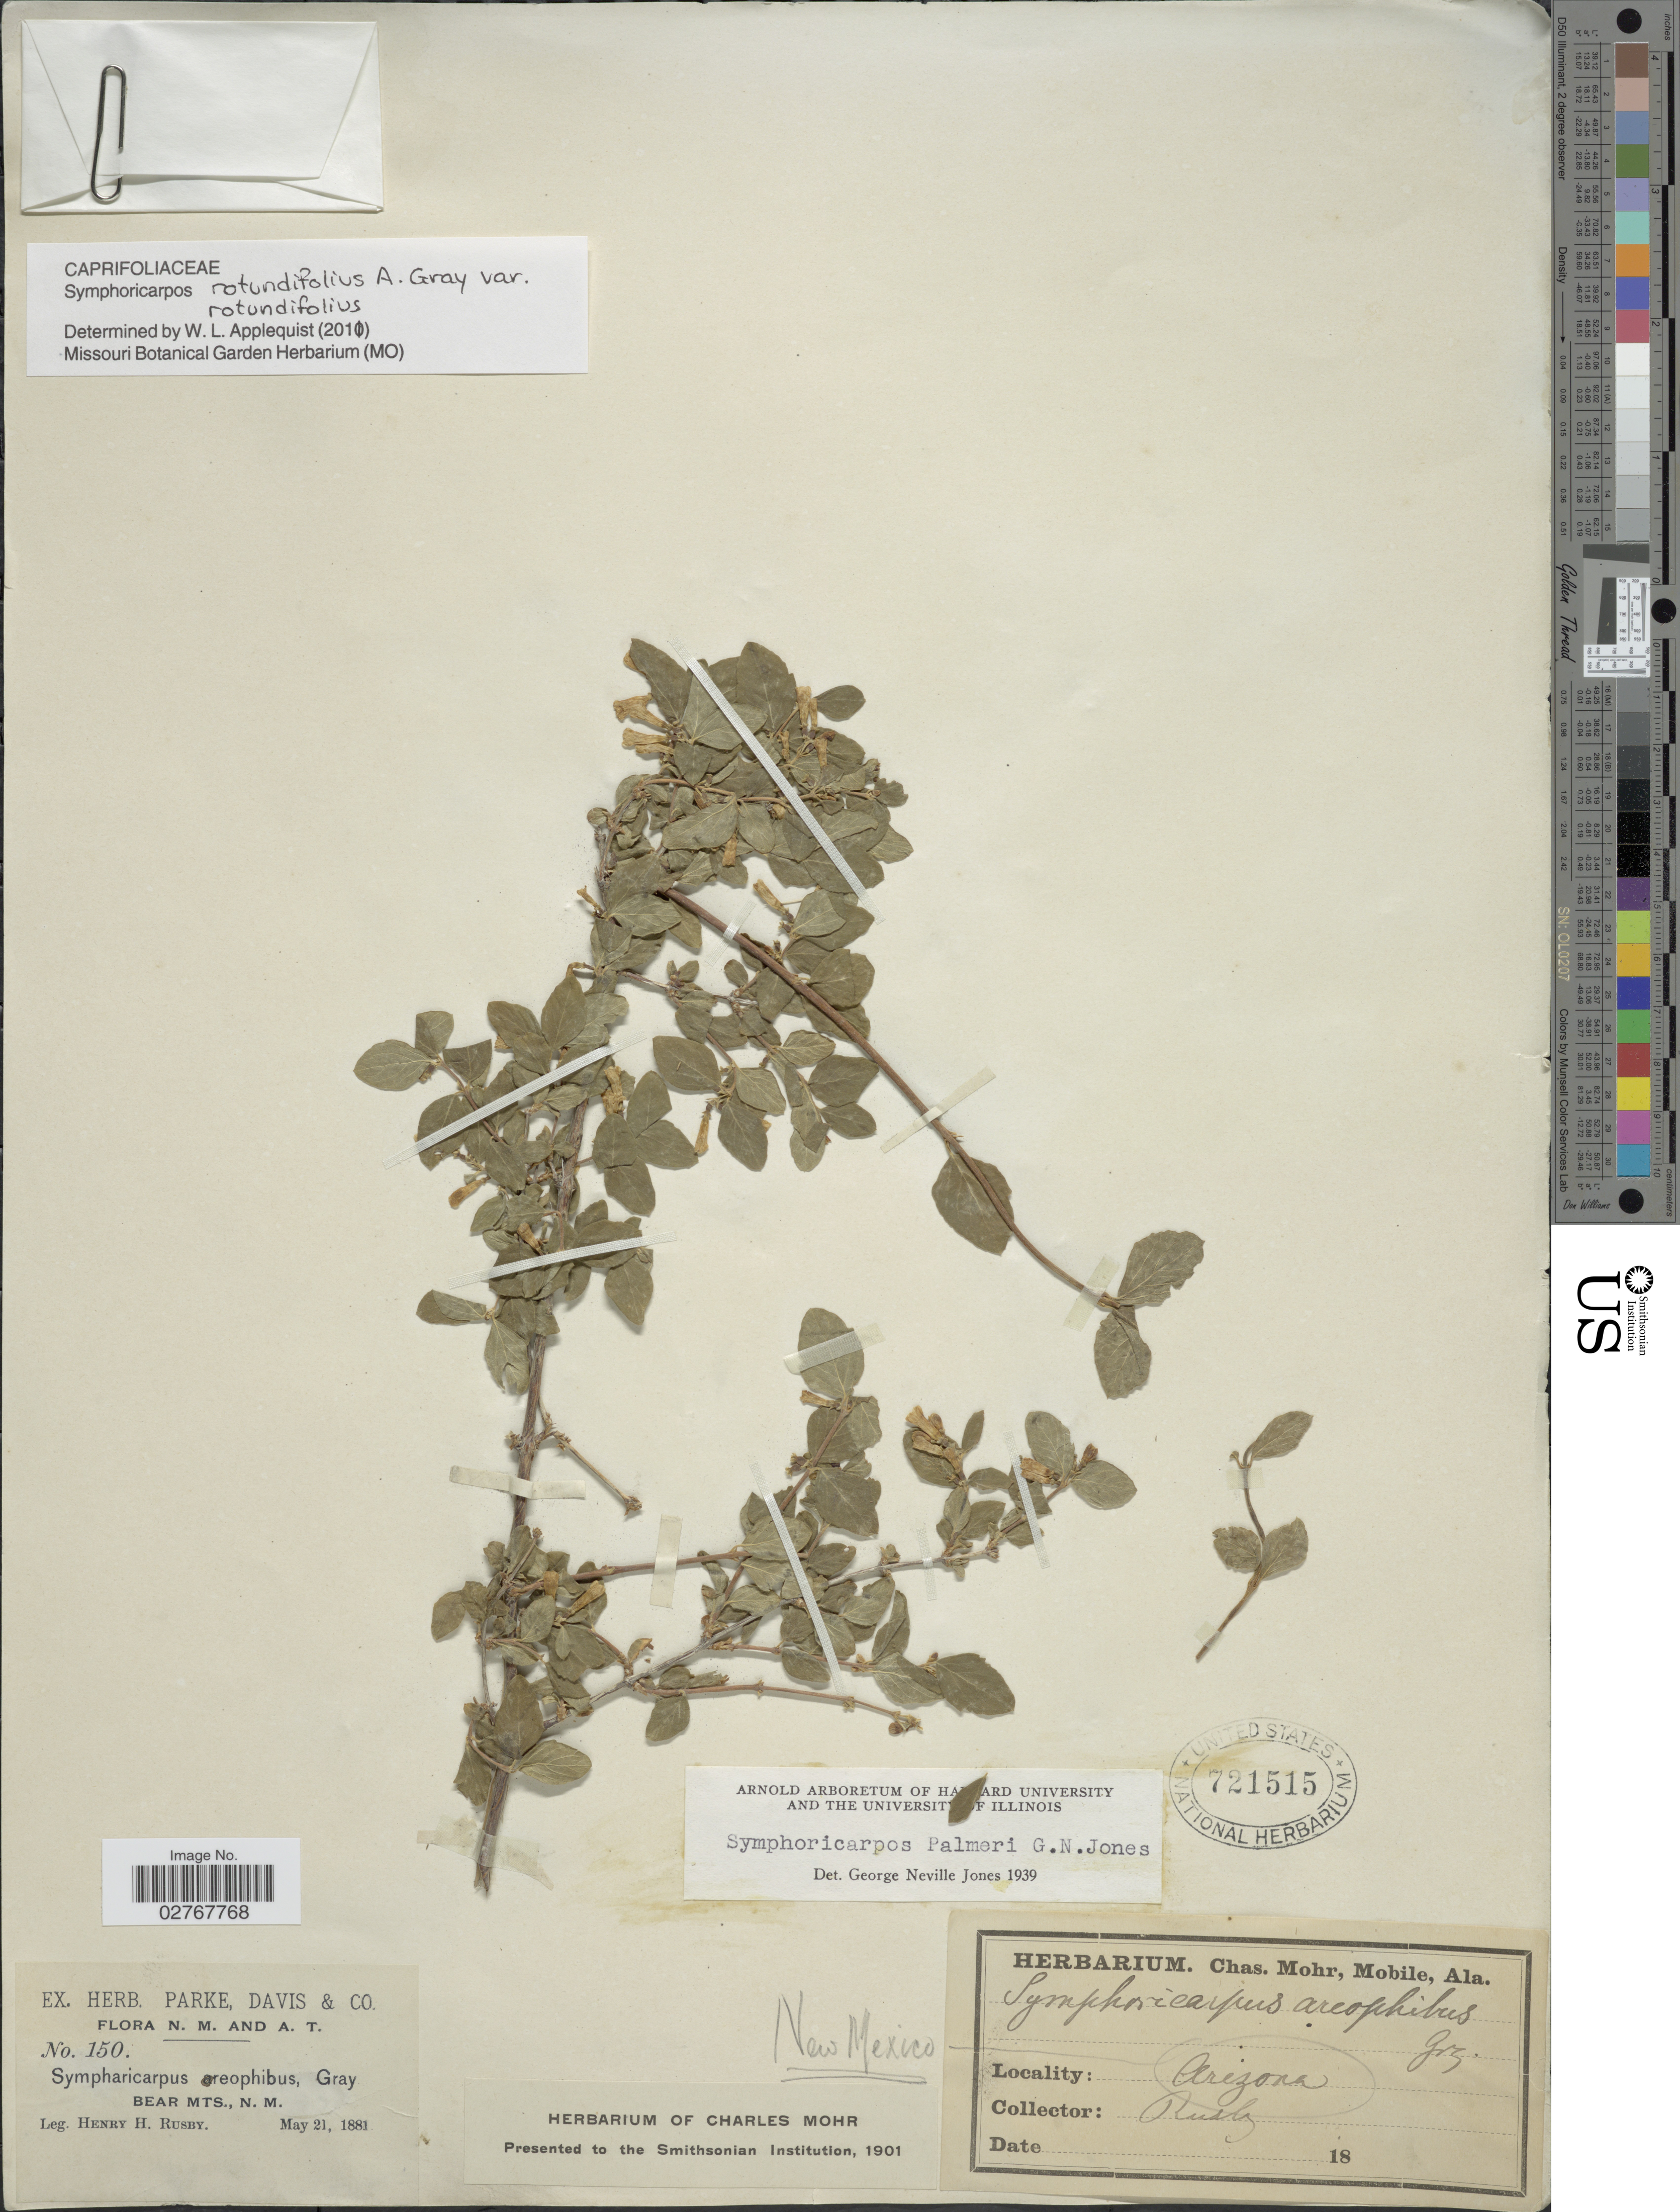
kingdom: Plantae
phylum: Tracheophyta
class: Magnoliopsida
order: Dipsacales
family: Caprifoliaceae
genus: Symphoricarpos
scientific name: Symphoricarpos rotundifolius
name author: A. Gray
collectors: H. H. Rusby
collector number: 150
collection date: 1881-05-21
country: United States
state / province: New Mexico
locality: Bear Mts.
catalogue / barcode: US 721515